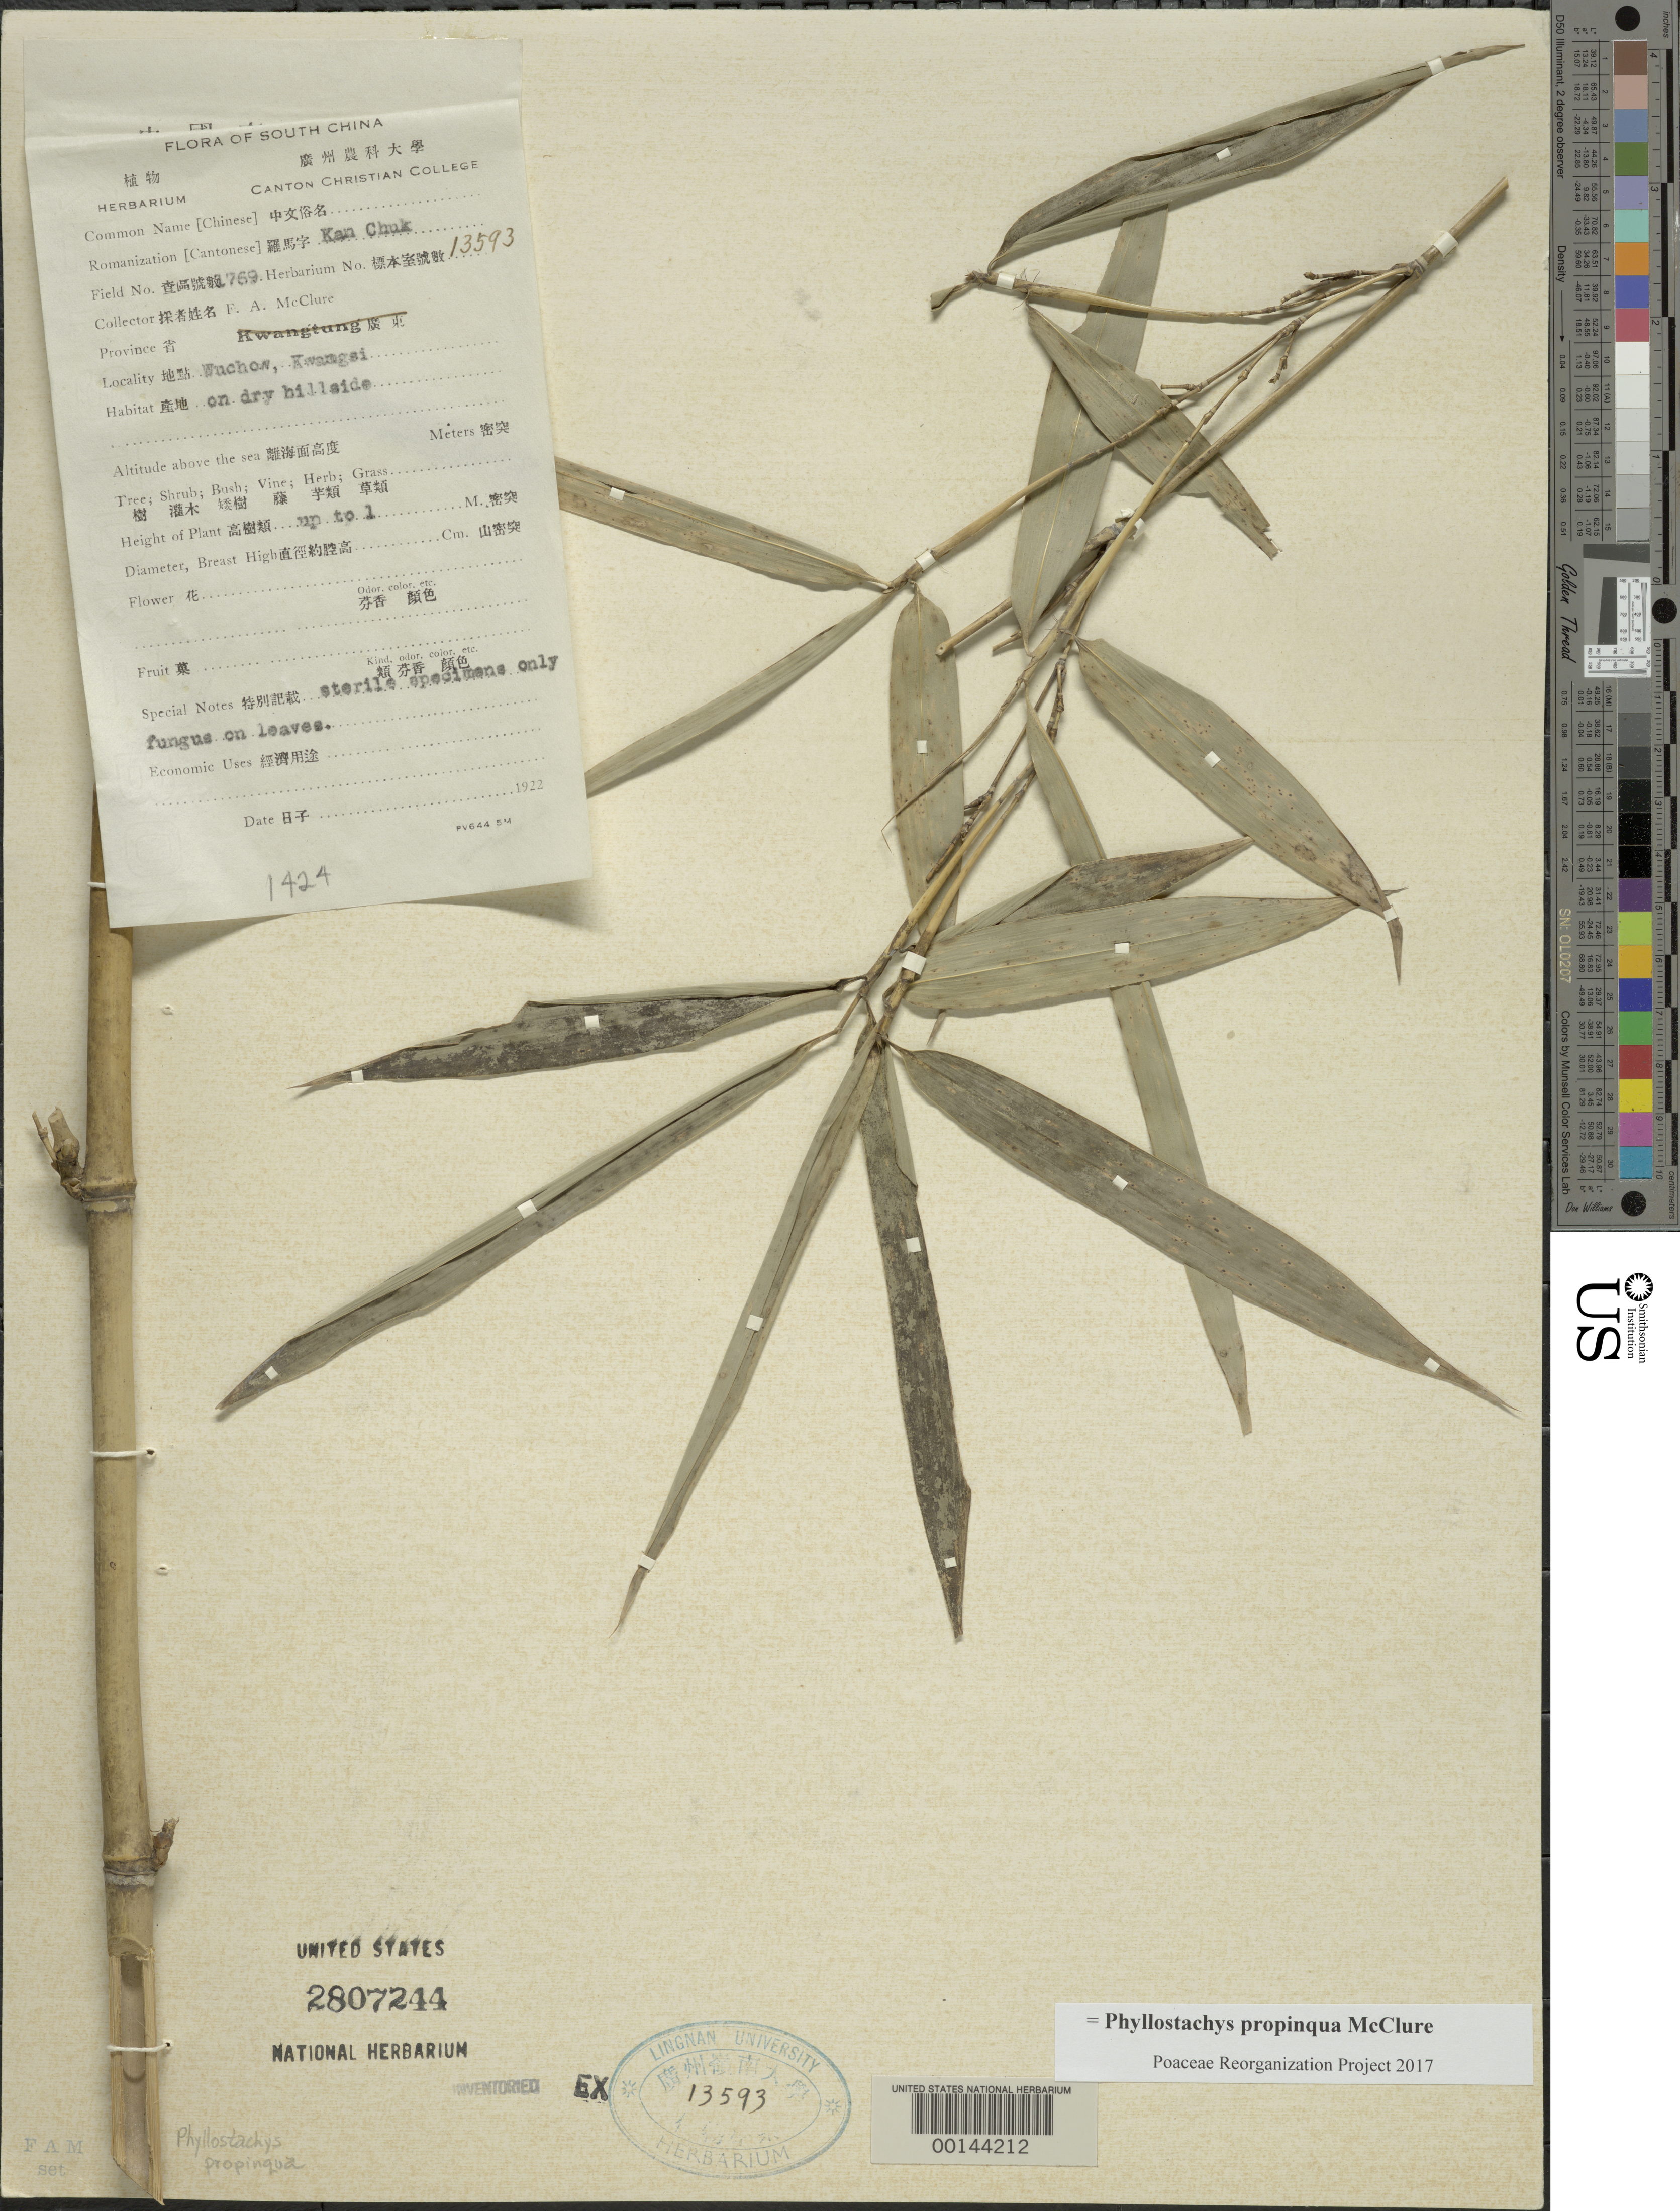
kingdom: Plantae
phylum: Tracheophyta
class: Liliopsida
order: Poales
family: Poaceae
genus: Phyllostachys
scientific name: Phyllostachys propinqua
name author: McClure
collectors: F. A. McClure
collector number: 1769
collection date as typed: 1922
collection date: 1922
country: China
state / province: Jiangxi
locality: Wuchow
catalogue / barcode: US 2807244